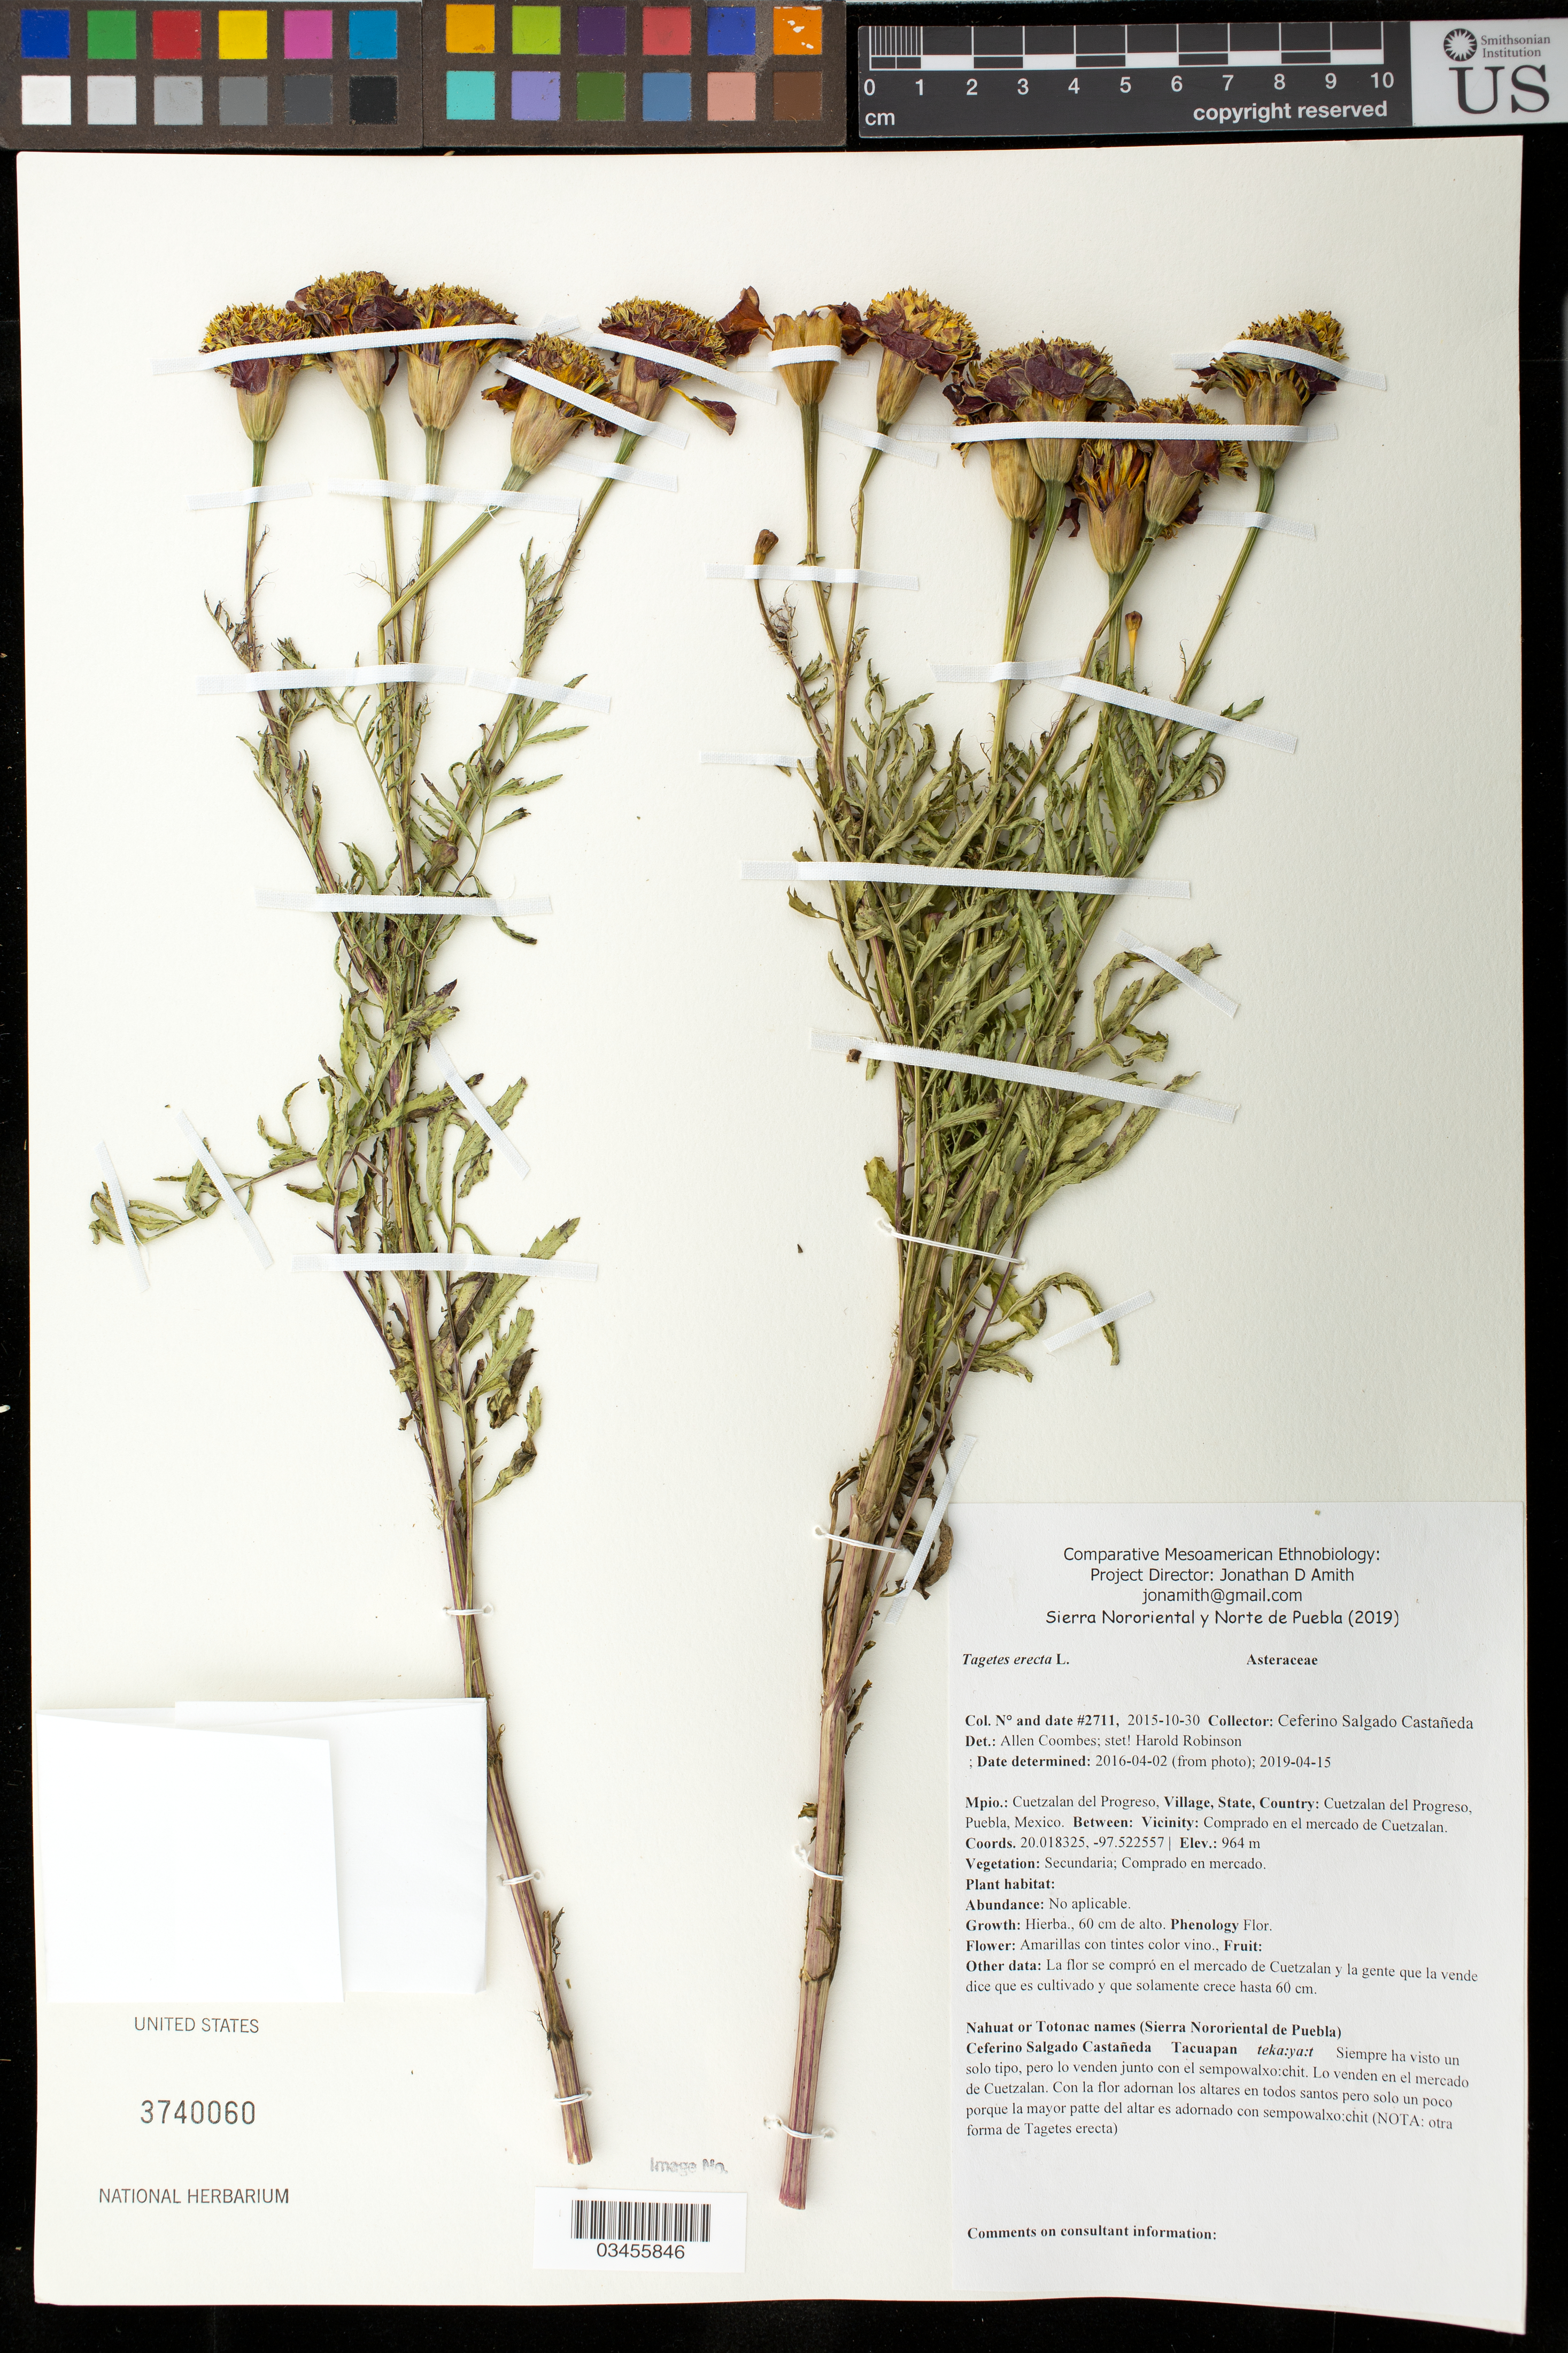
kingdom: Plantae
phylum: Tracheophyta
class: Magnoliopsida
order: Asterales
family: Asteraceae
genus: Tagetes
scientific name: Tagetes erecta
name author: L.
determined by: Robinson, Harold E., (US)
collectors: C. Salgado Castañeda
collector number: CSC_02711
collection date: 2015-10-30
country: México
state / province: Puebla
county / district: Cuetzalan del Progreso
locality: PUEBLO: Cuetzalan del Progreso; LOCALIDAD EXACTA: Comprado en el mercado de Cuetzalan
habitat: Comprado en mercado.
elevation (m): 964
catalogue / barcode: US 3740060